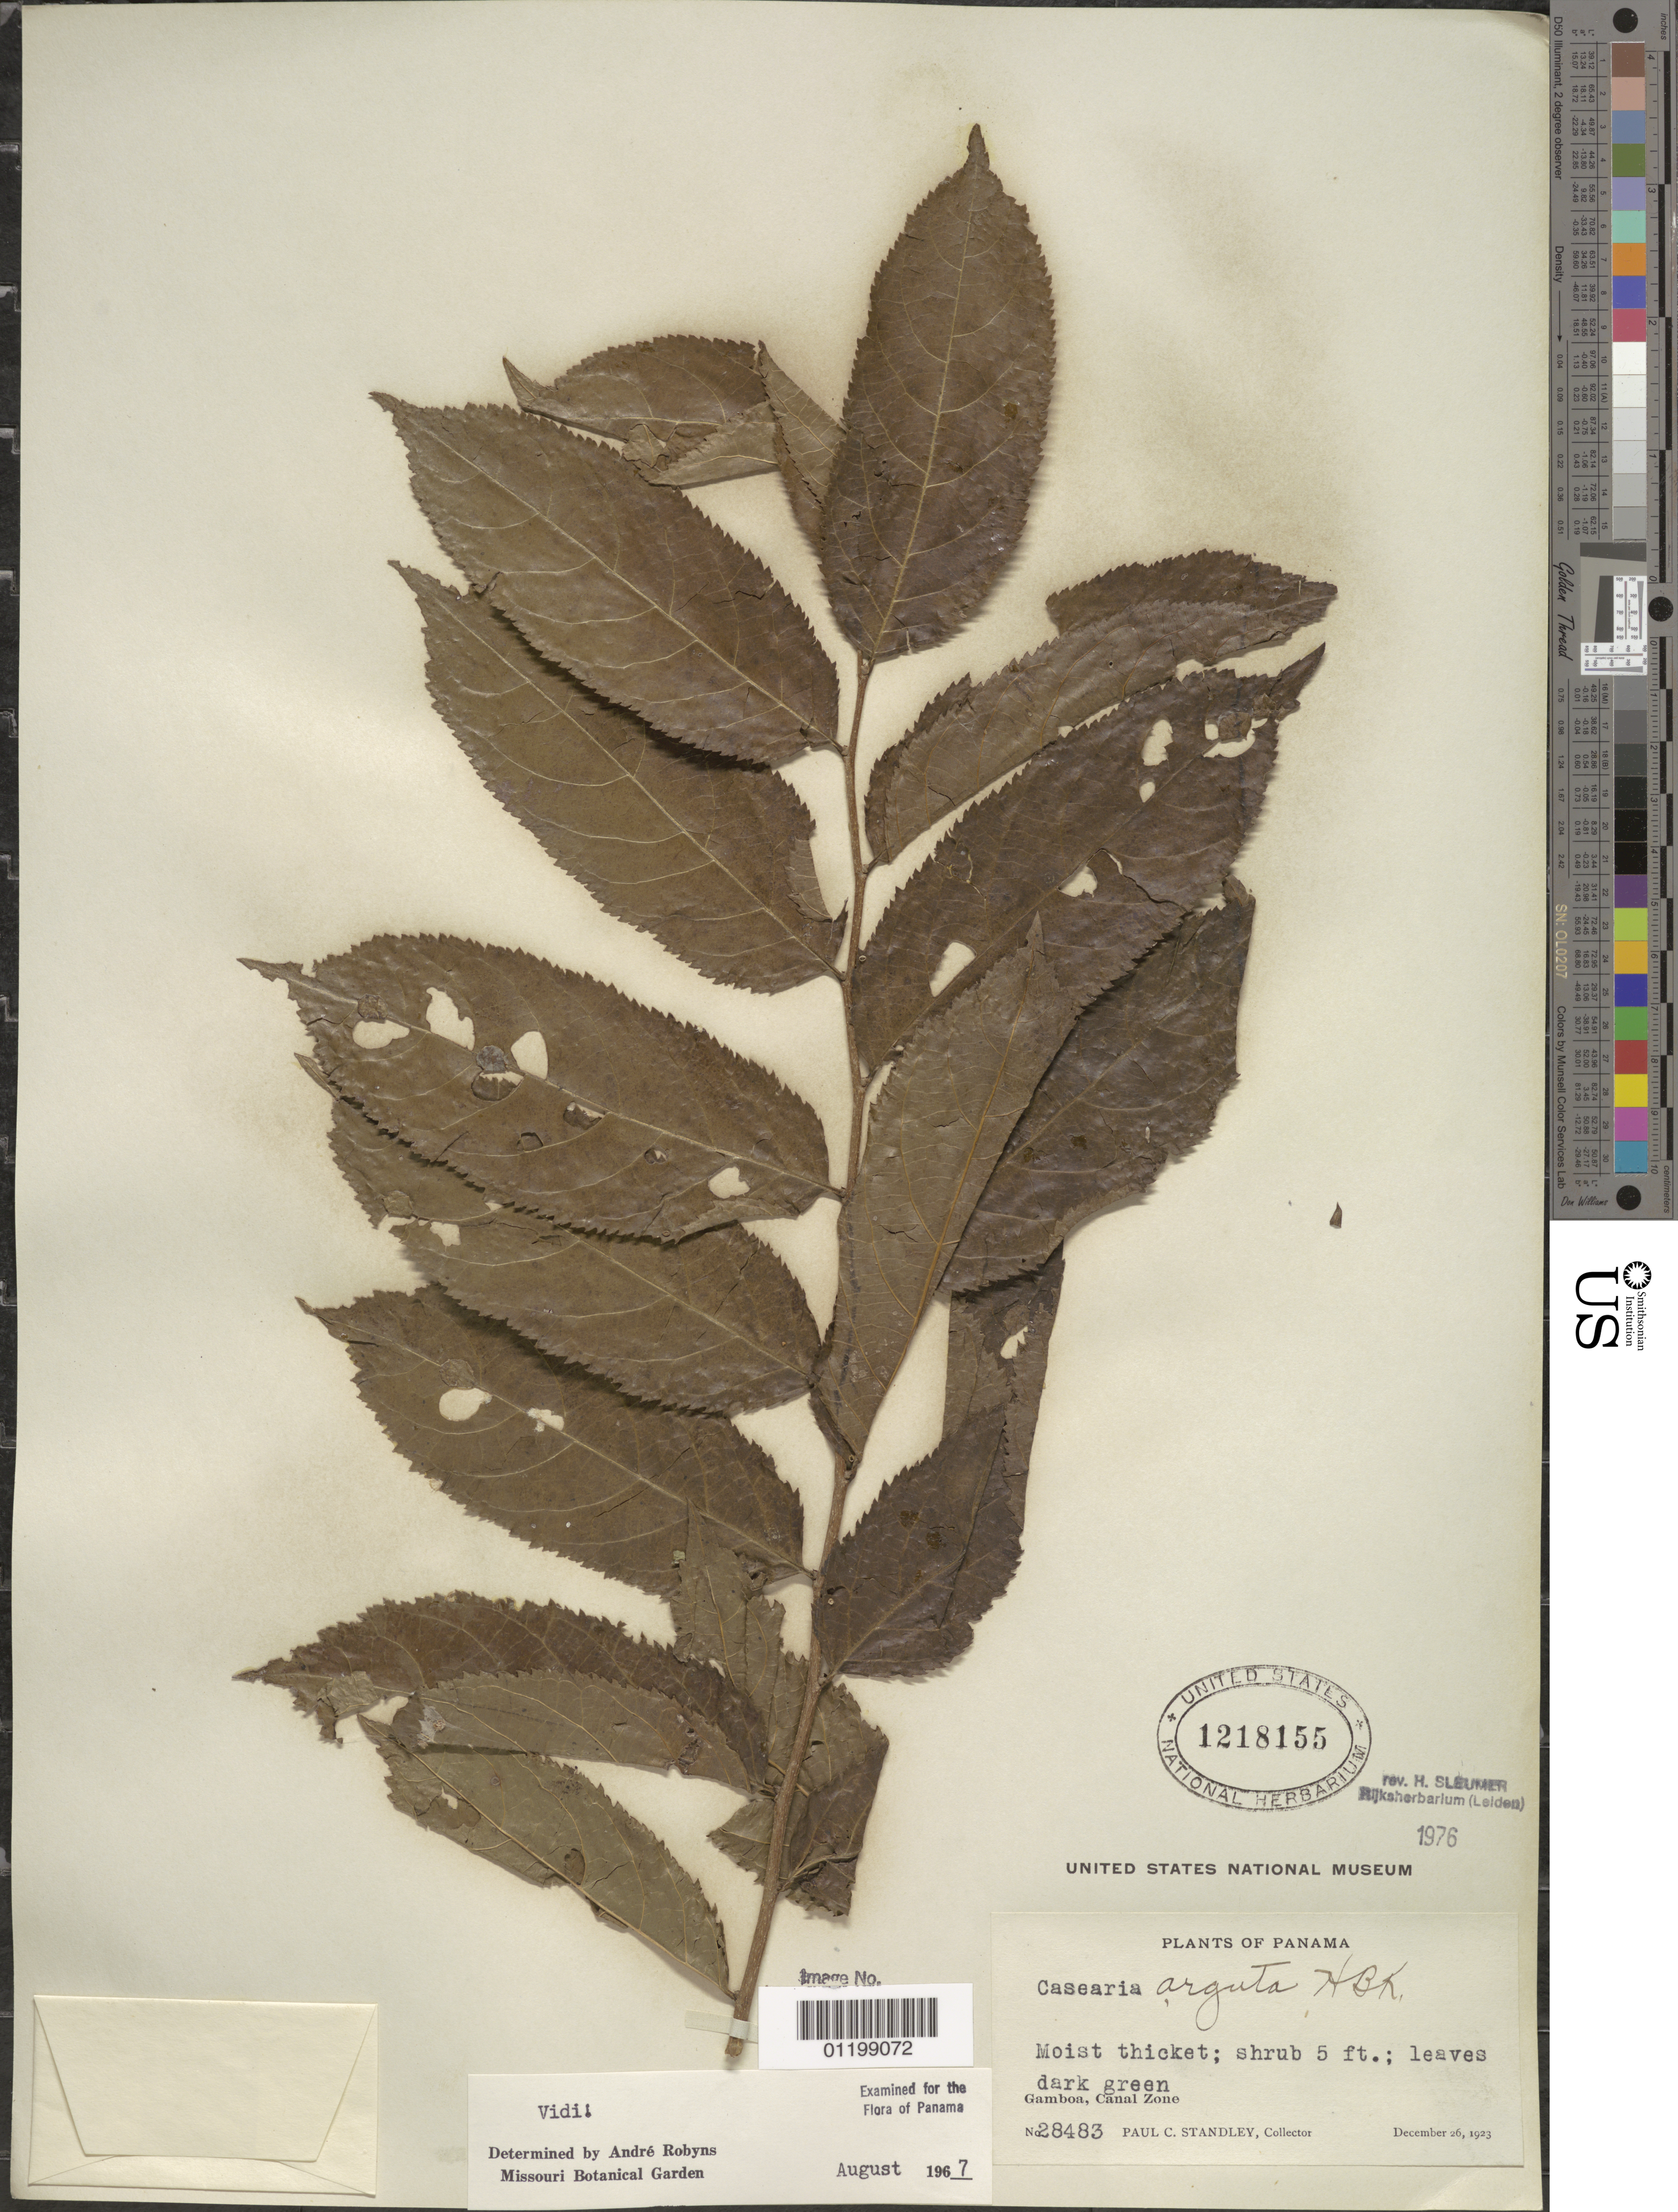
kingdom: Plantae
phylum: Tracheophyta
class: Magnoliopsida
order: Malpighiales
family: Salicaceae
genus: Casearia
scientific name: Casearia arguta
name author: Kunth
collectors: P. C. Standley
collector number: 28483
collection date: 1923-12-26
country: Panama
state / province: Colón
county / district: Canal Zone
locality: Gamboa.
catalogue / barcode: US 1218155